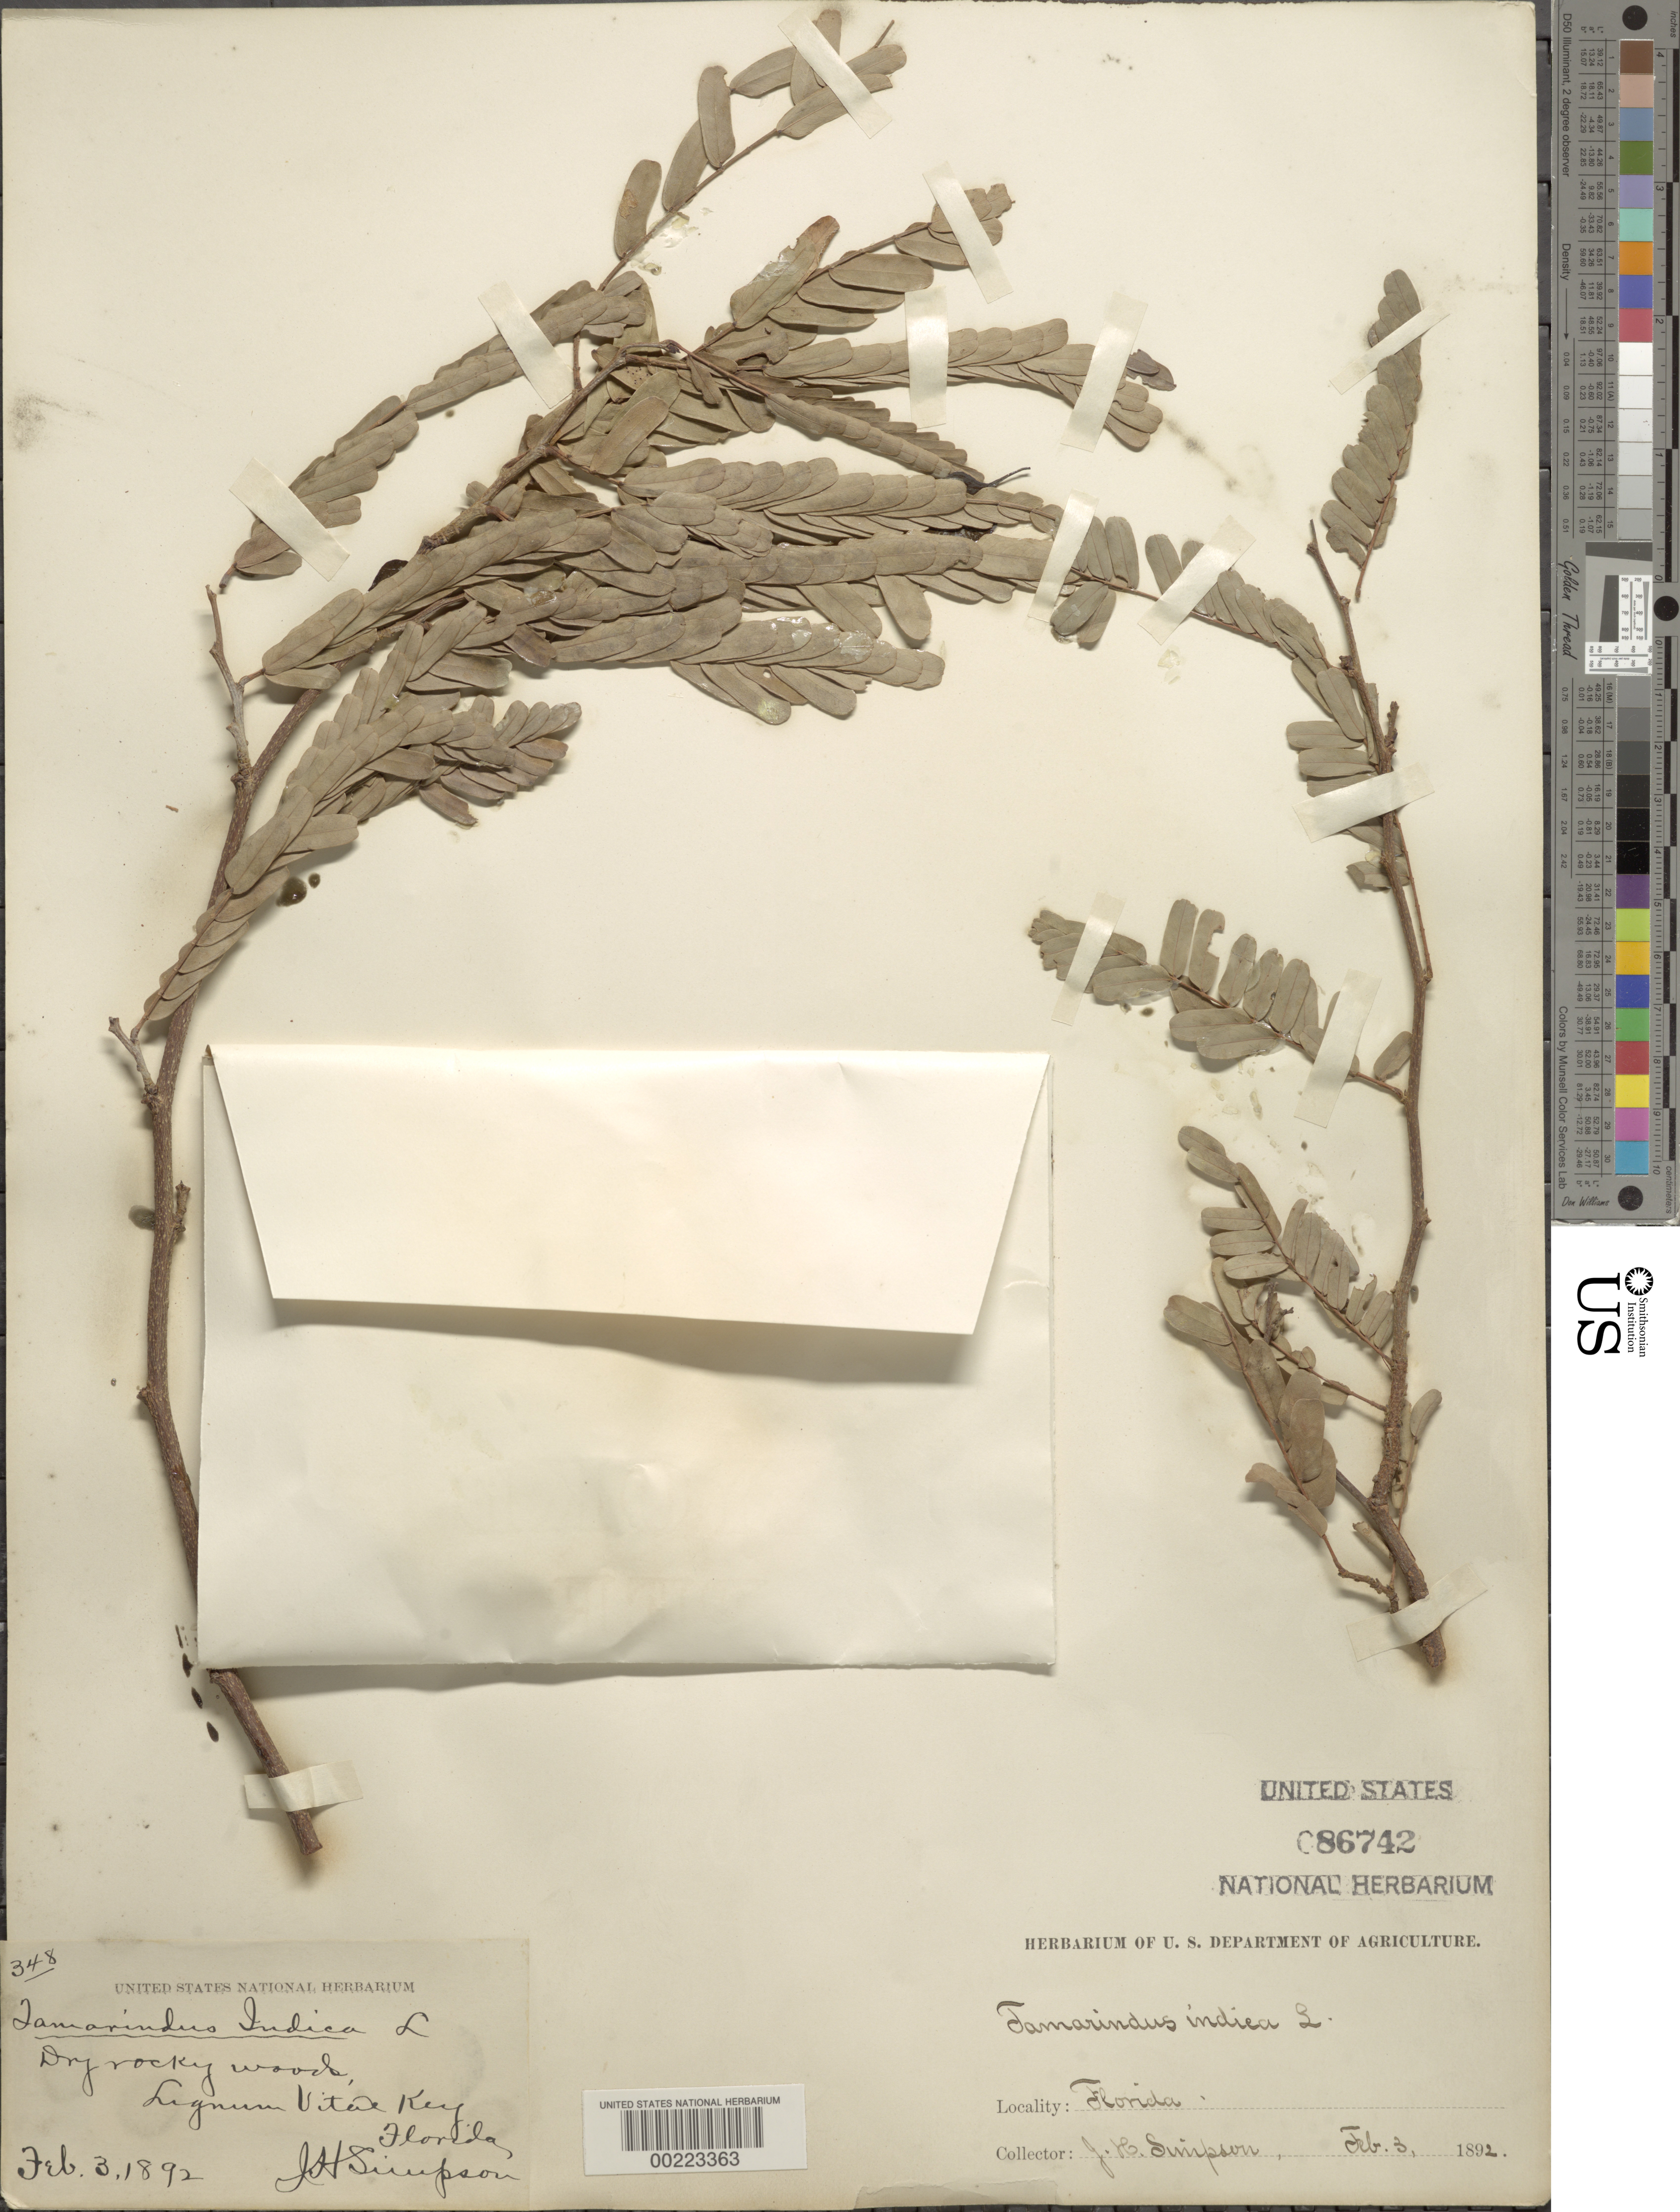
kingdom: Plantae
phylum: Tracheophyta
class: Magnoliopsida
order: Fabales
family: Fabaceae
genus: Tamarindus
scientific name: Tamarindus indica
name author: L.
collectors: J. H. Simpson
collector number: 348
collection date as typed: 02 Feb 1892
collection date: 1892-02-02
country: United States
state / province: Florida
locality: Lignum vita key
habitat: Dry rocky woods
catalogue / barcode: US 86742